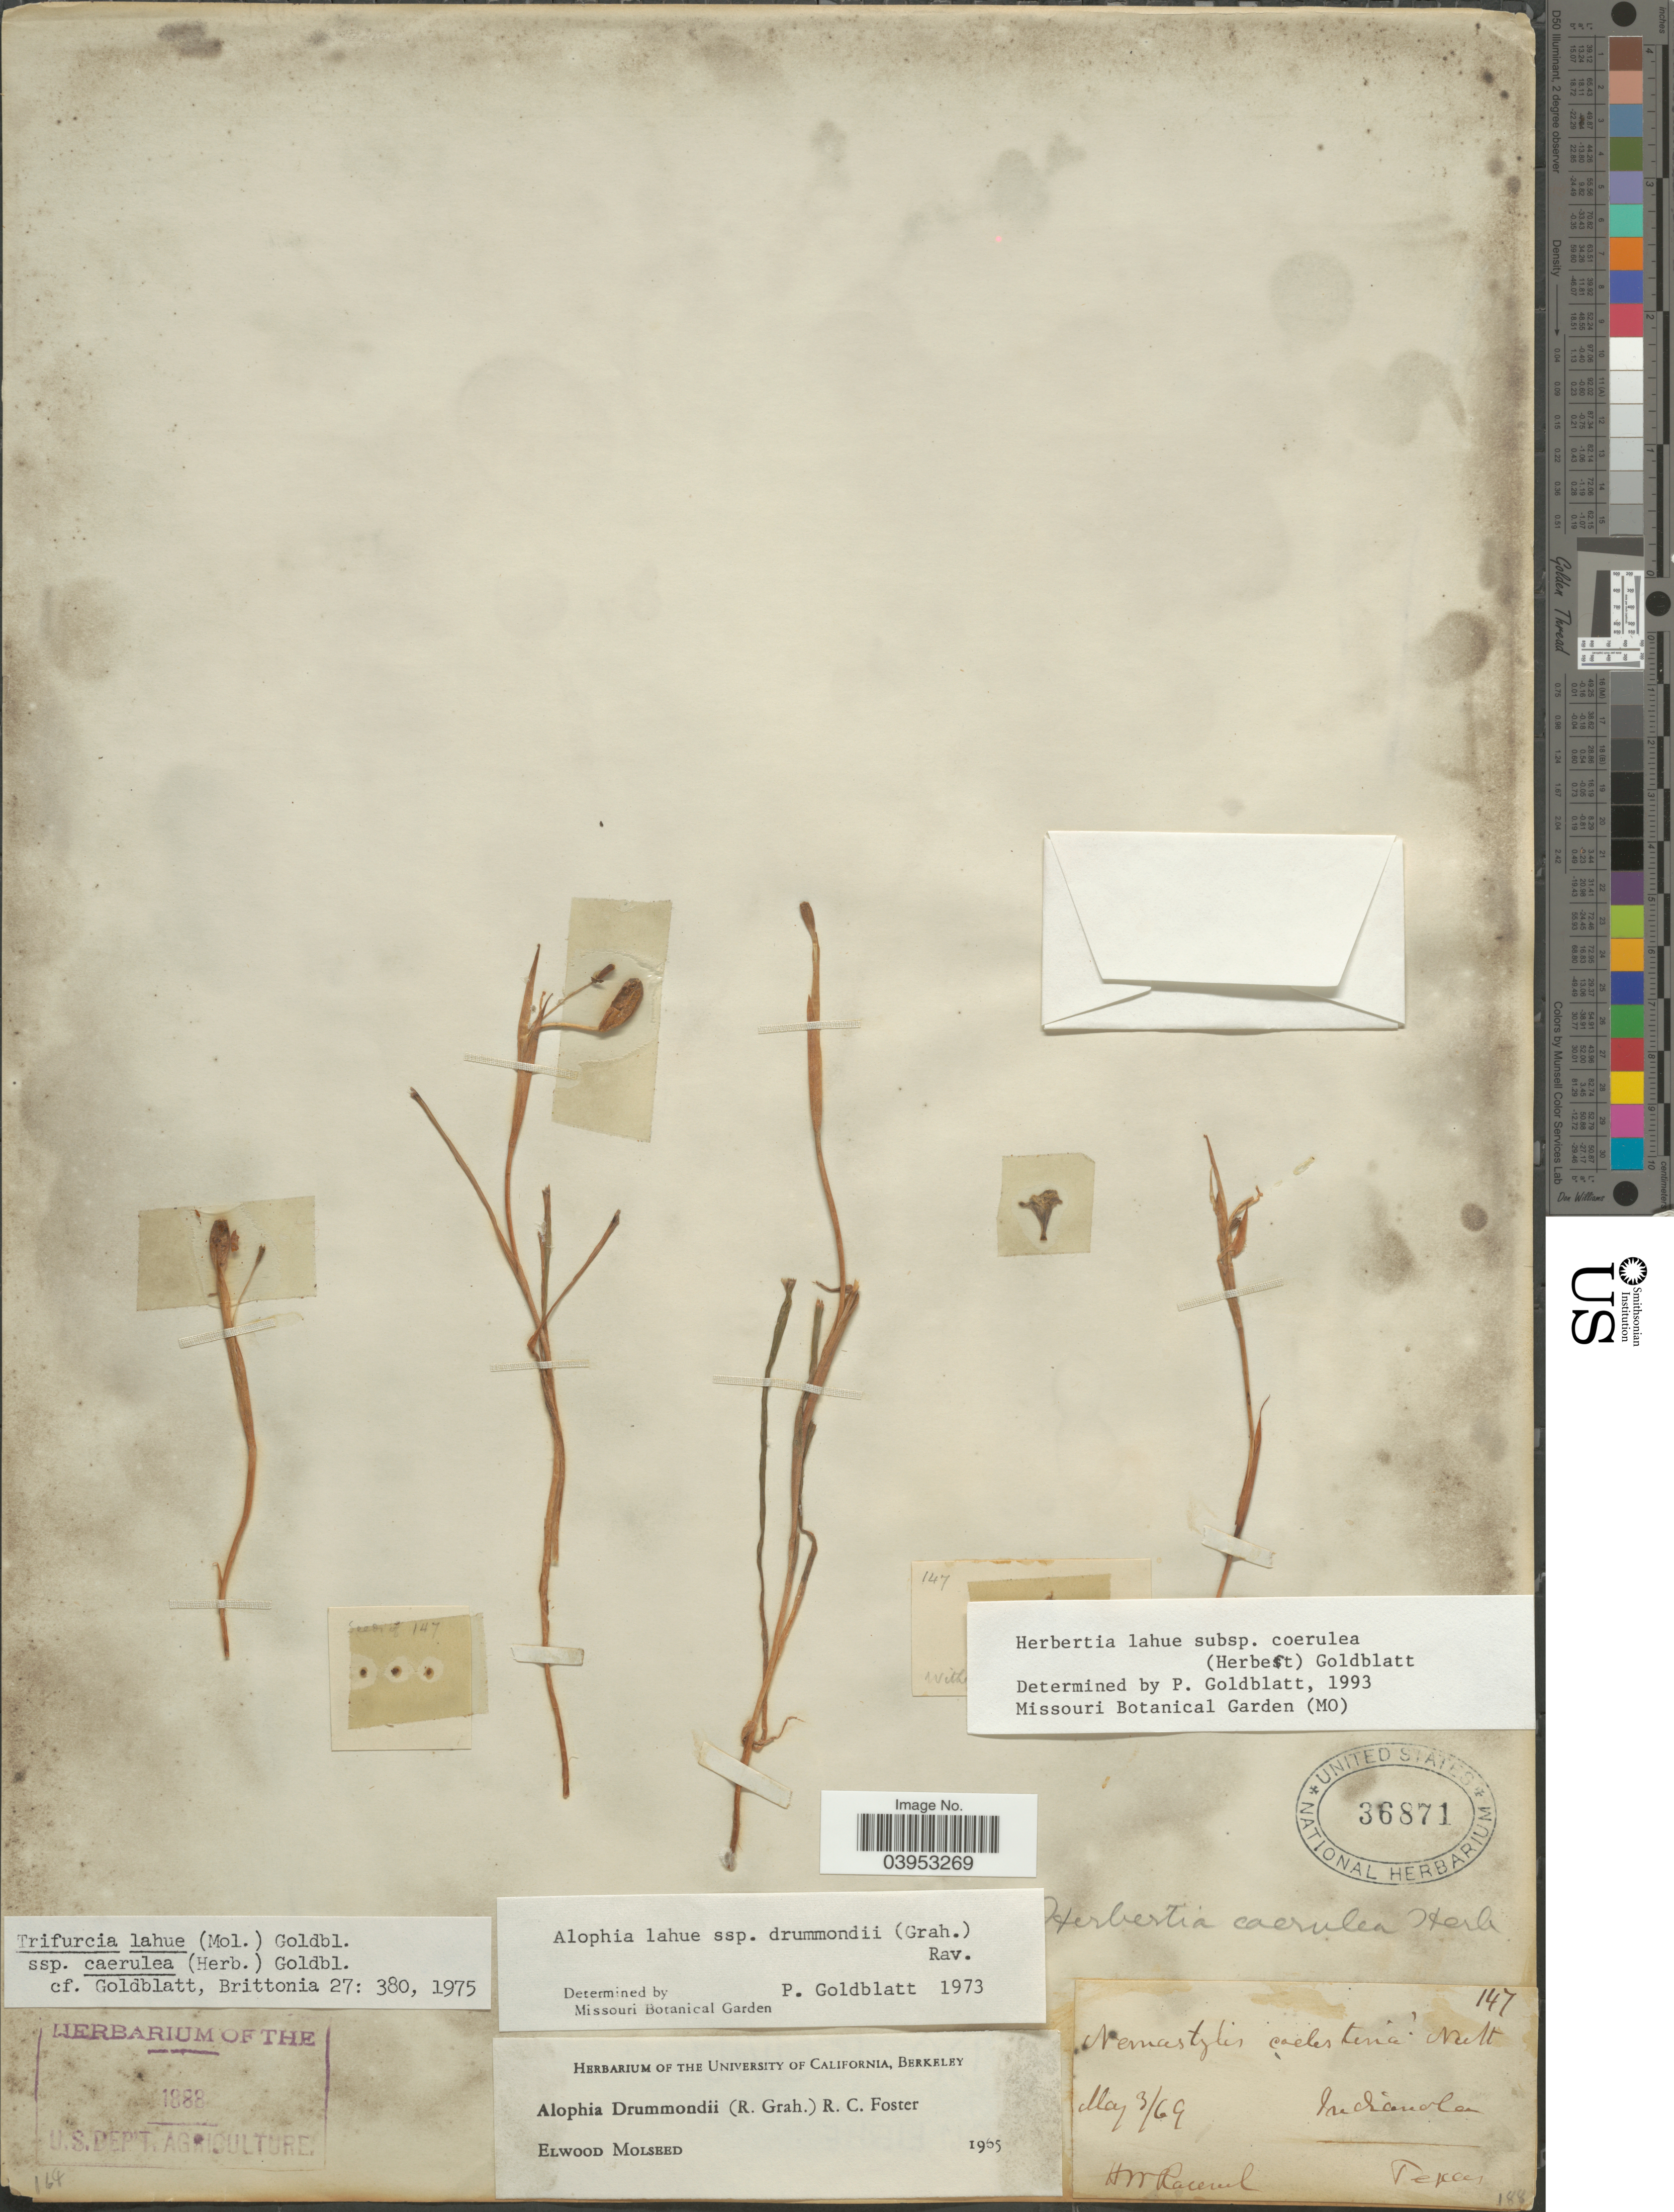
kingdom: Plantae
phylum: Tracheophyta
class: Liliopsida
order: Asparagales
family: Iridaceae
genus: Herbertia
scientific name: Herbertia lahue subsp. caerulea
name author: (Herb.) Goldblatt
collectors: H. Raceval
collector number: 147?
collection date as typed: Transcribed d/m/y: 3/5/69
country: United States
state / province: Texas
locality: Indianola.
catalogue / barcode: US 36871